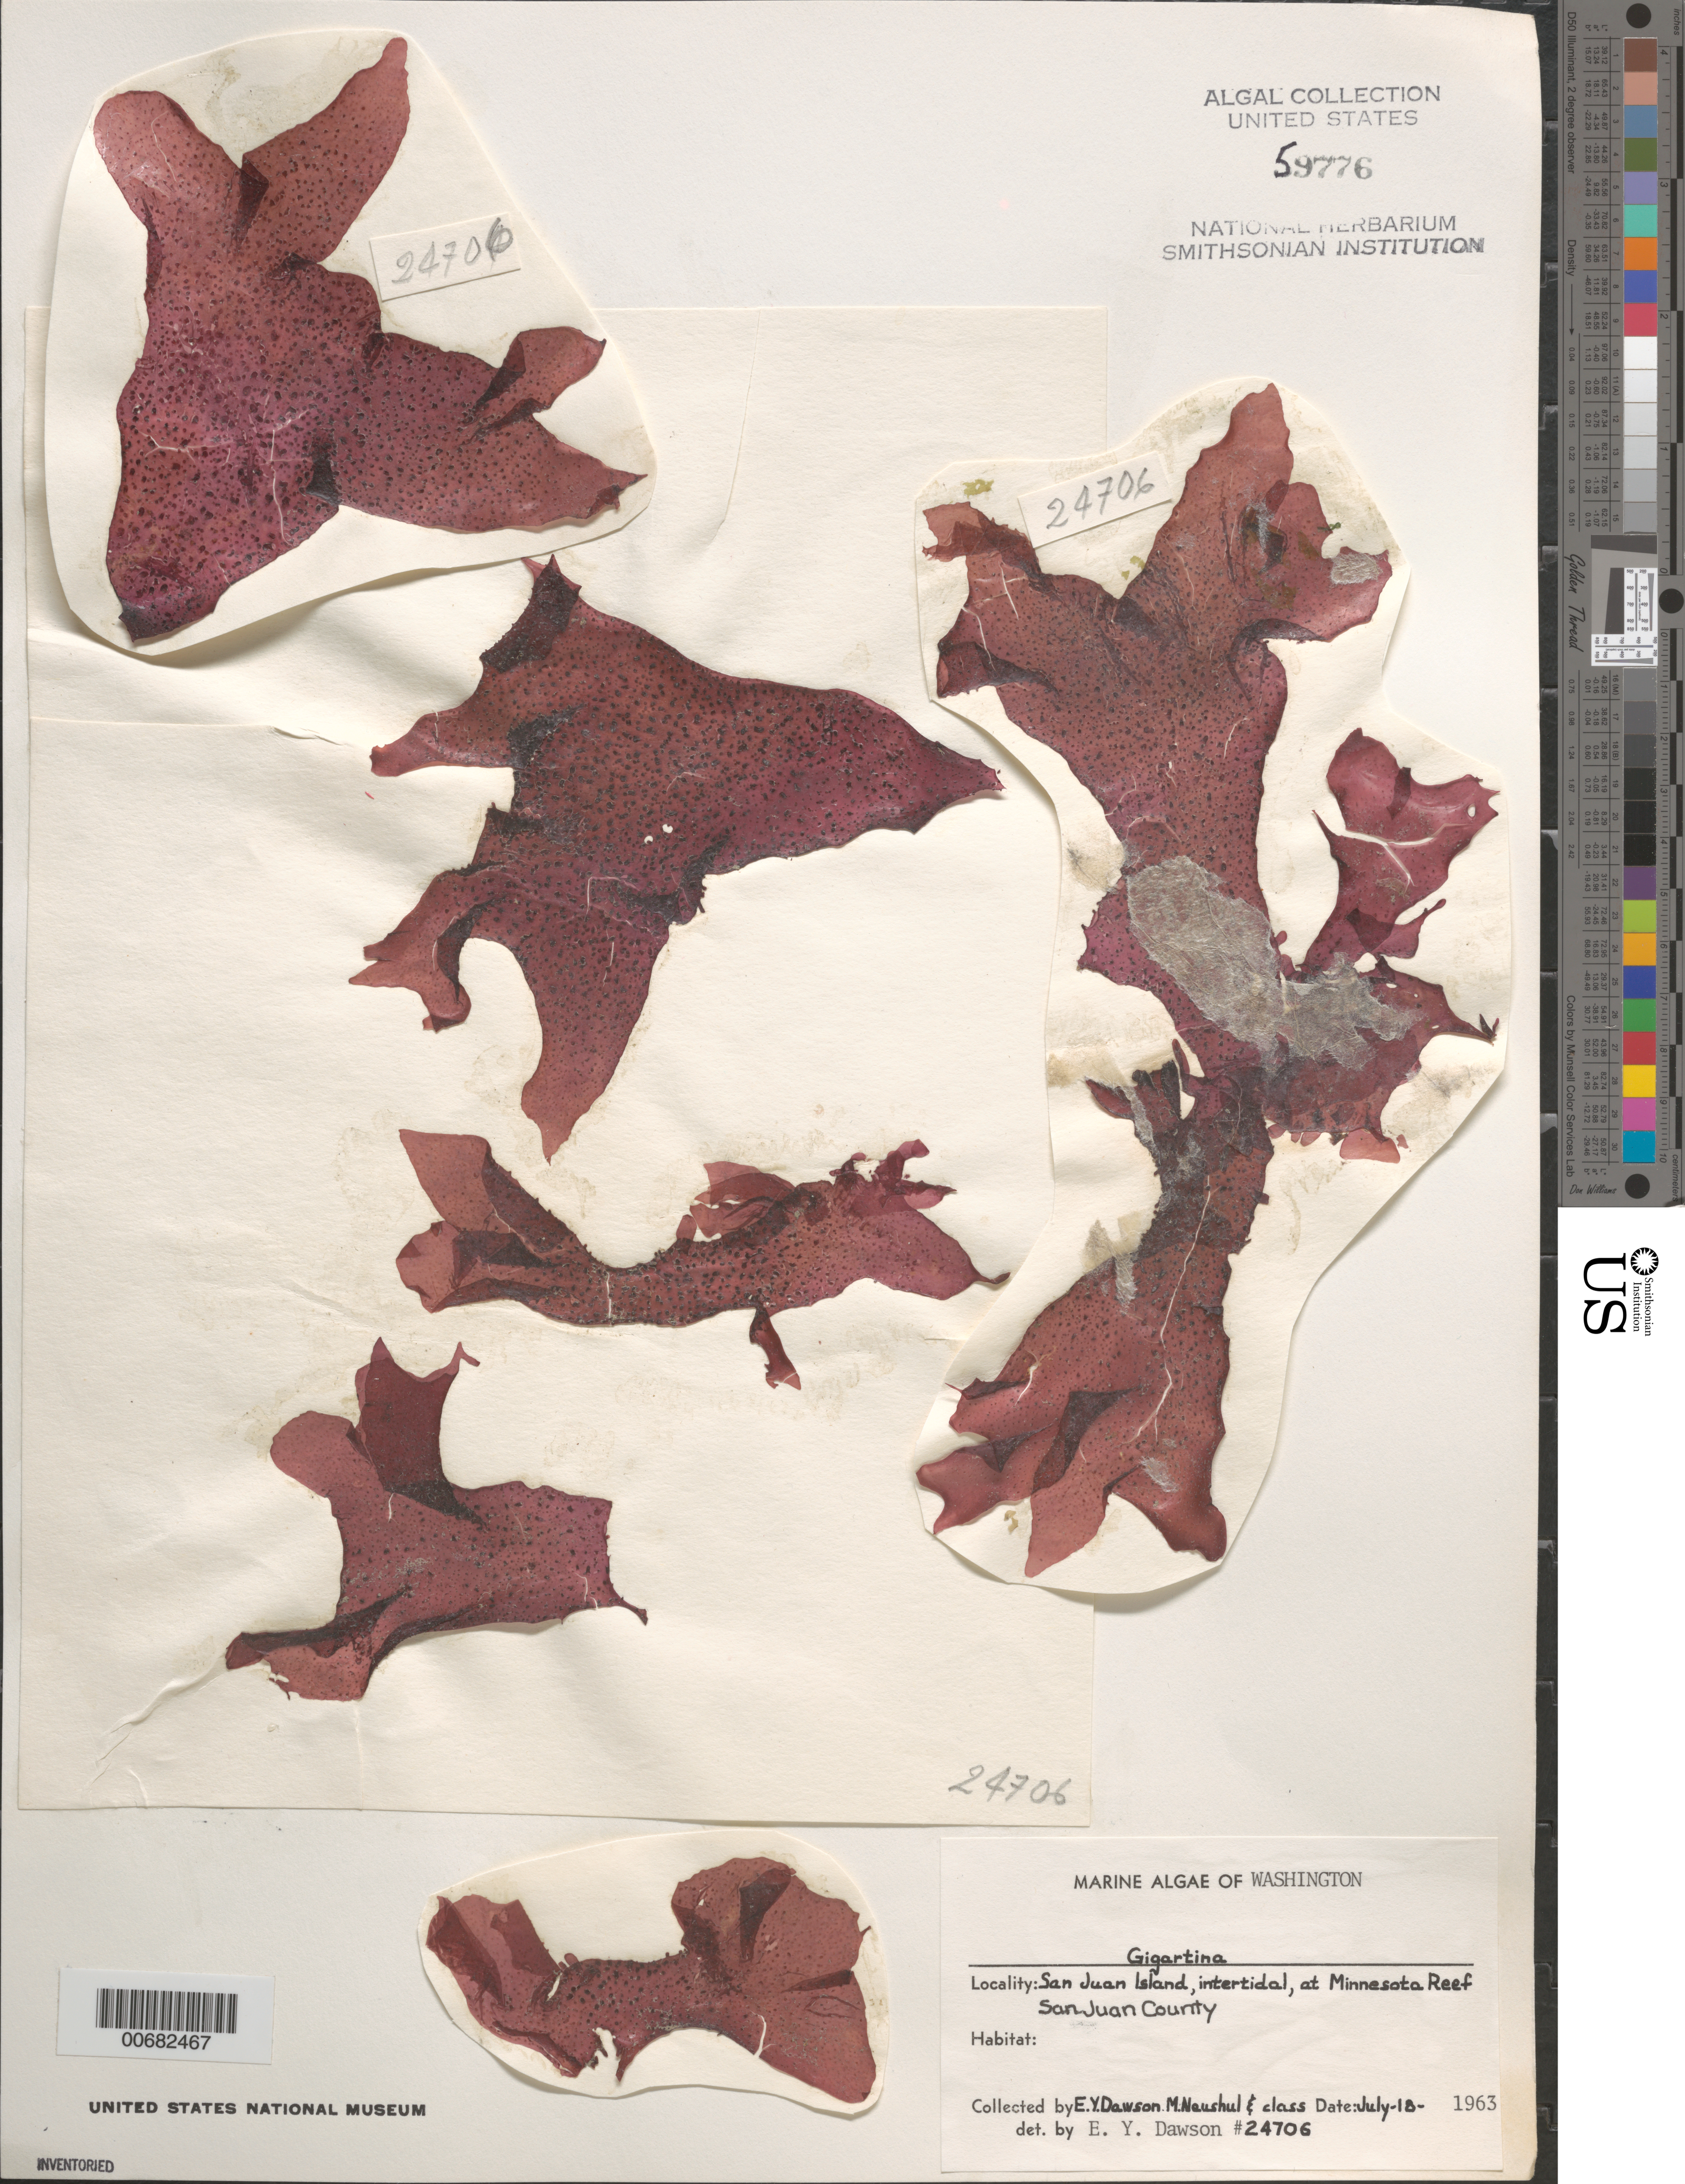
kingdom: Plantae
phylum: Rhodophyta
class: Florideophyceae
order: Gigartinales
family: Gigartinaceae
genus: Gigartina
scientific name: Gigartina sp.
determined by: Dawson, E. Y.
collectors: E. Y. Dawson, M. Neushul & Algae Class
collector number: EYD 24706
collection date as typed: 18 Jul 1963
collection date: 1963-07-18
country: United States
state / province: Washington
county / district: San Juan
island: San Juan Island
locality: Minnesota Reef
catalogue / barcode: US 59776